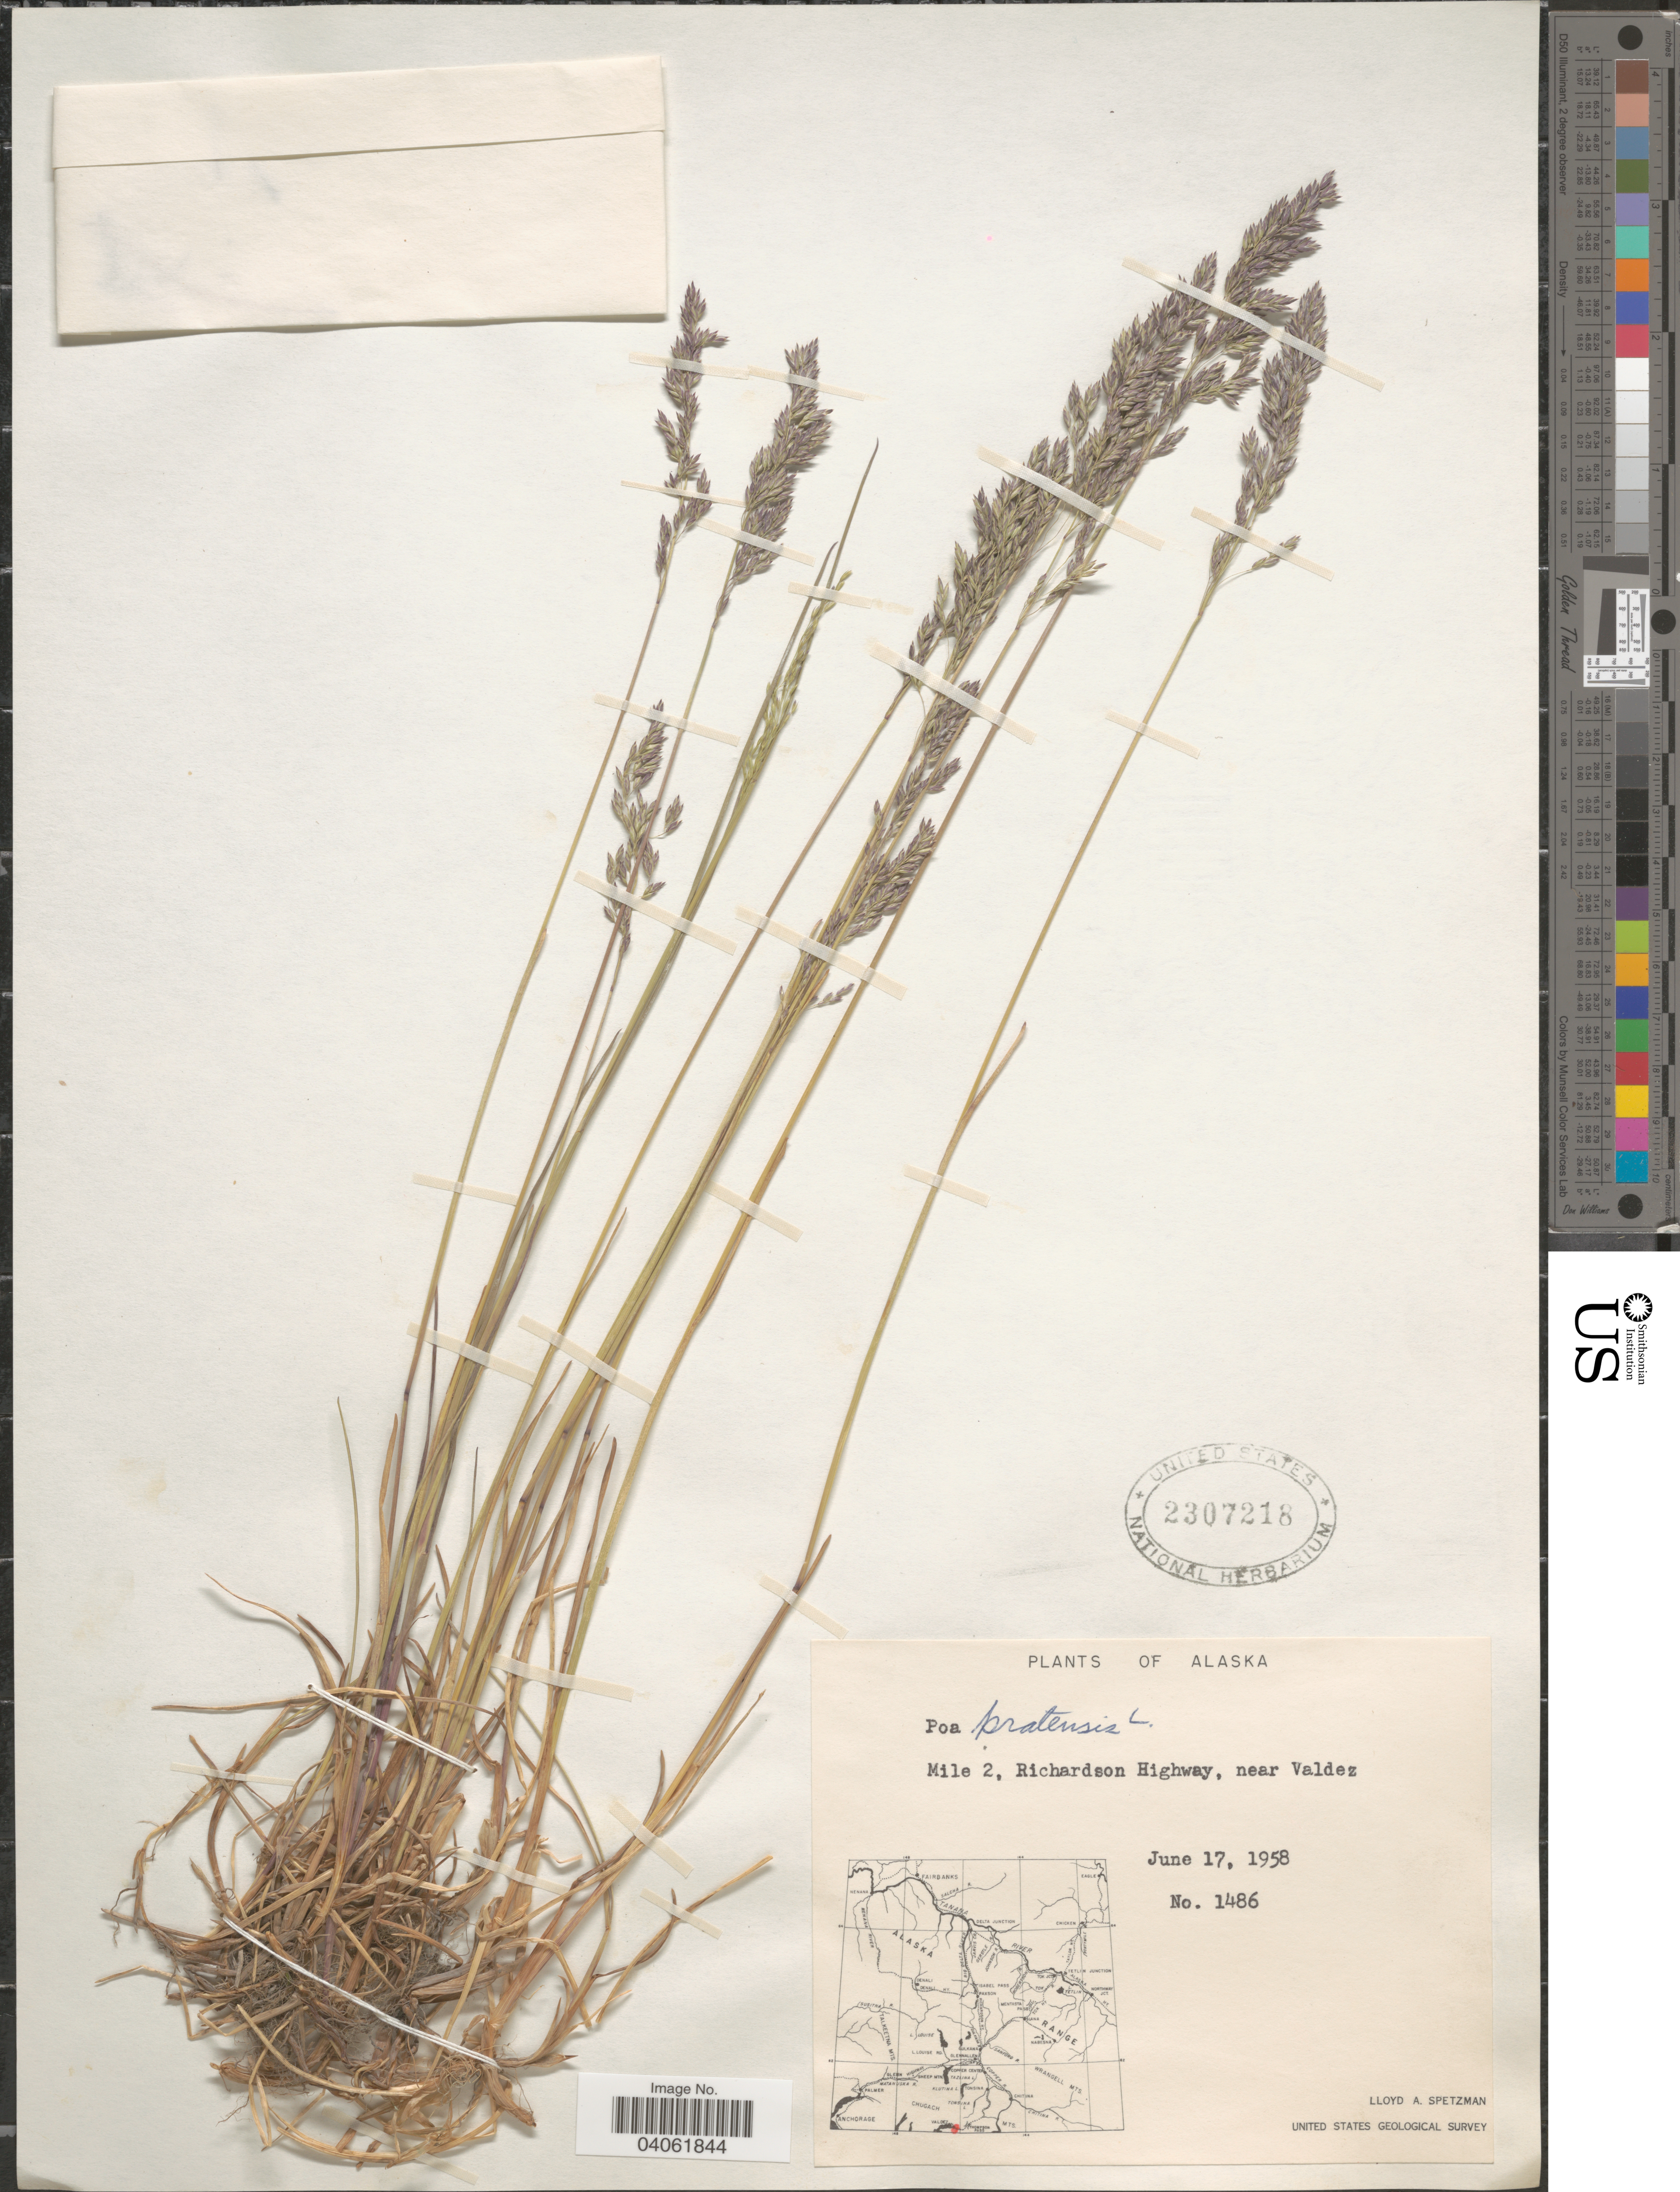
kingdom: Plantae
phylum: Tracheophyta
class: Liliopsida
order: Poales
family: Poaceae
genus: Poa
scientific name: Poa pratensis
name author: L.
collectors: L. Spetzman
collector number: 1486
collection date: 1958-06-17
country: United States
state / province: Alaska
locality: Mile 2, Richardson Highway, near Valdez.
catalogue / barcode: US 2307218